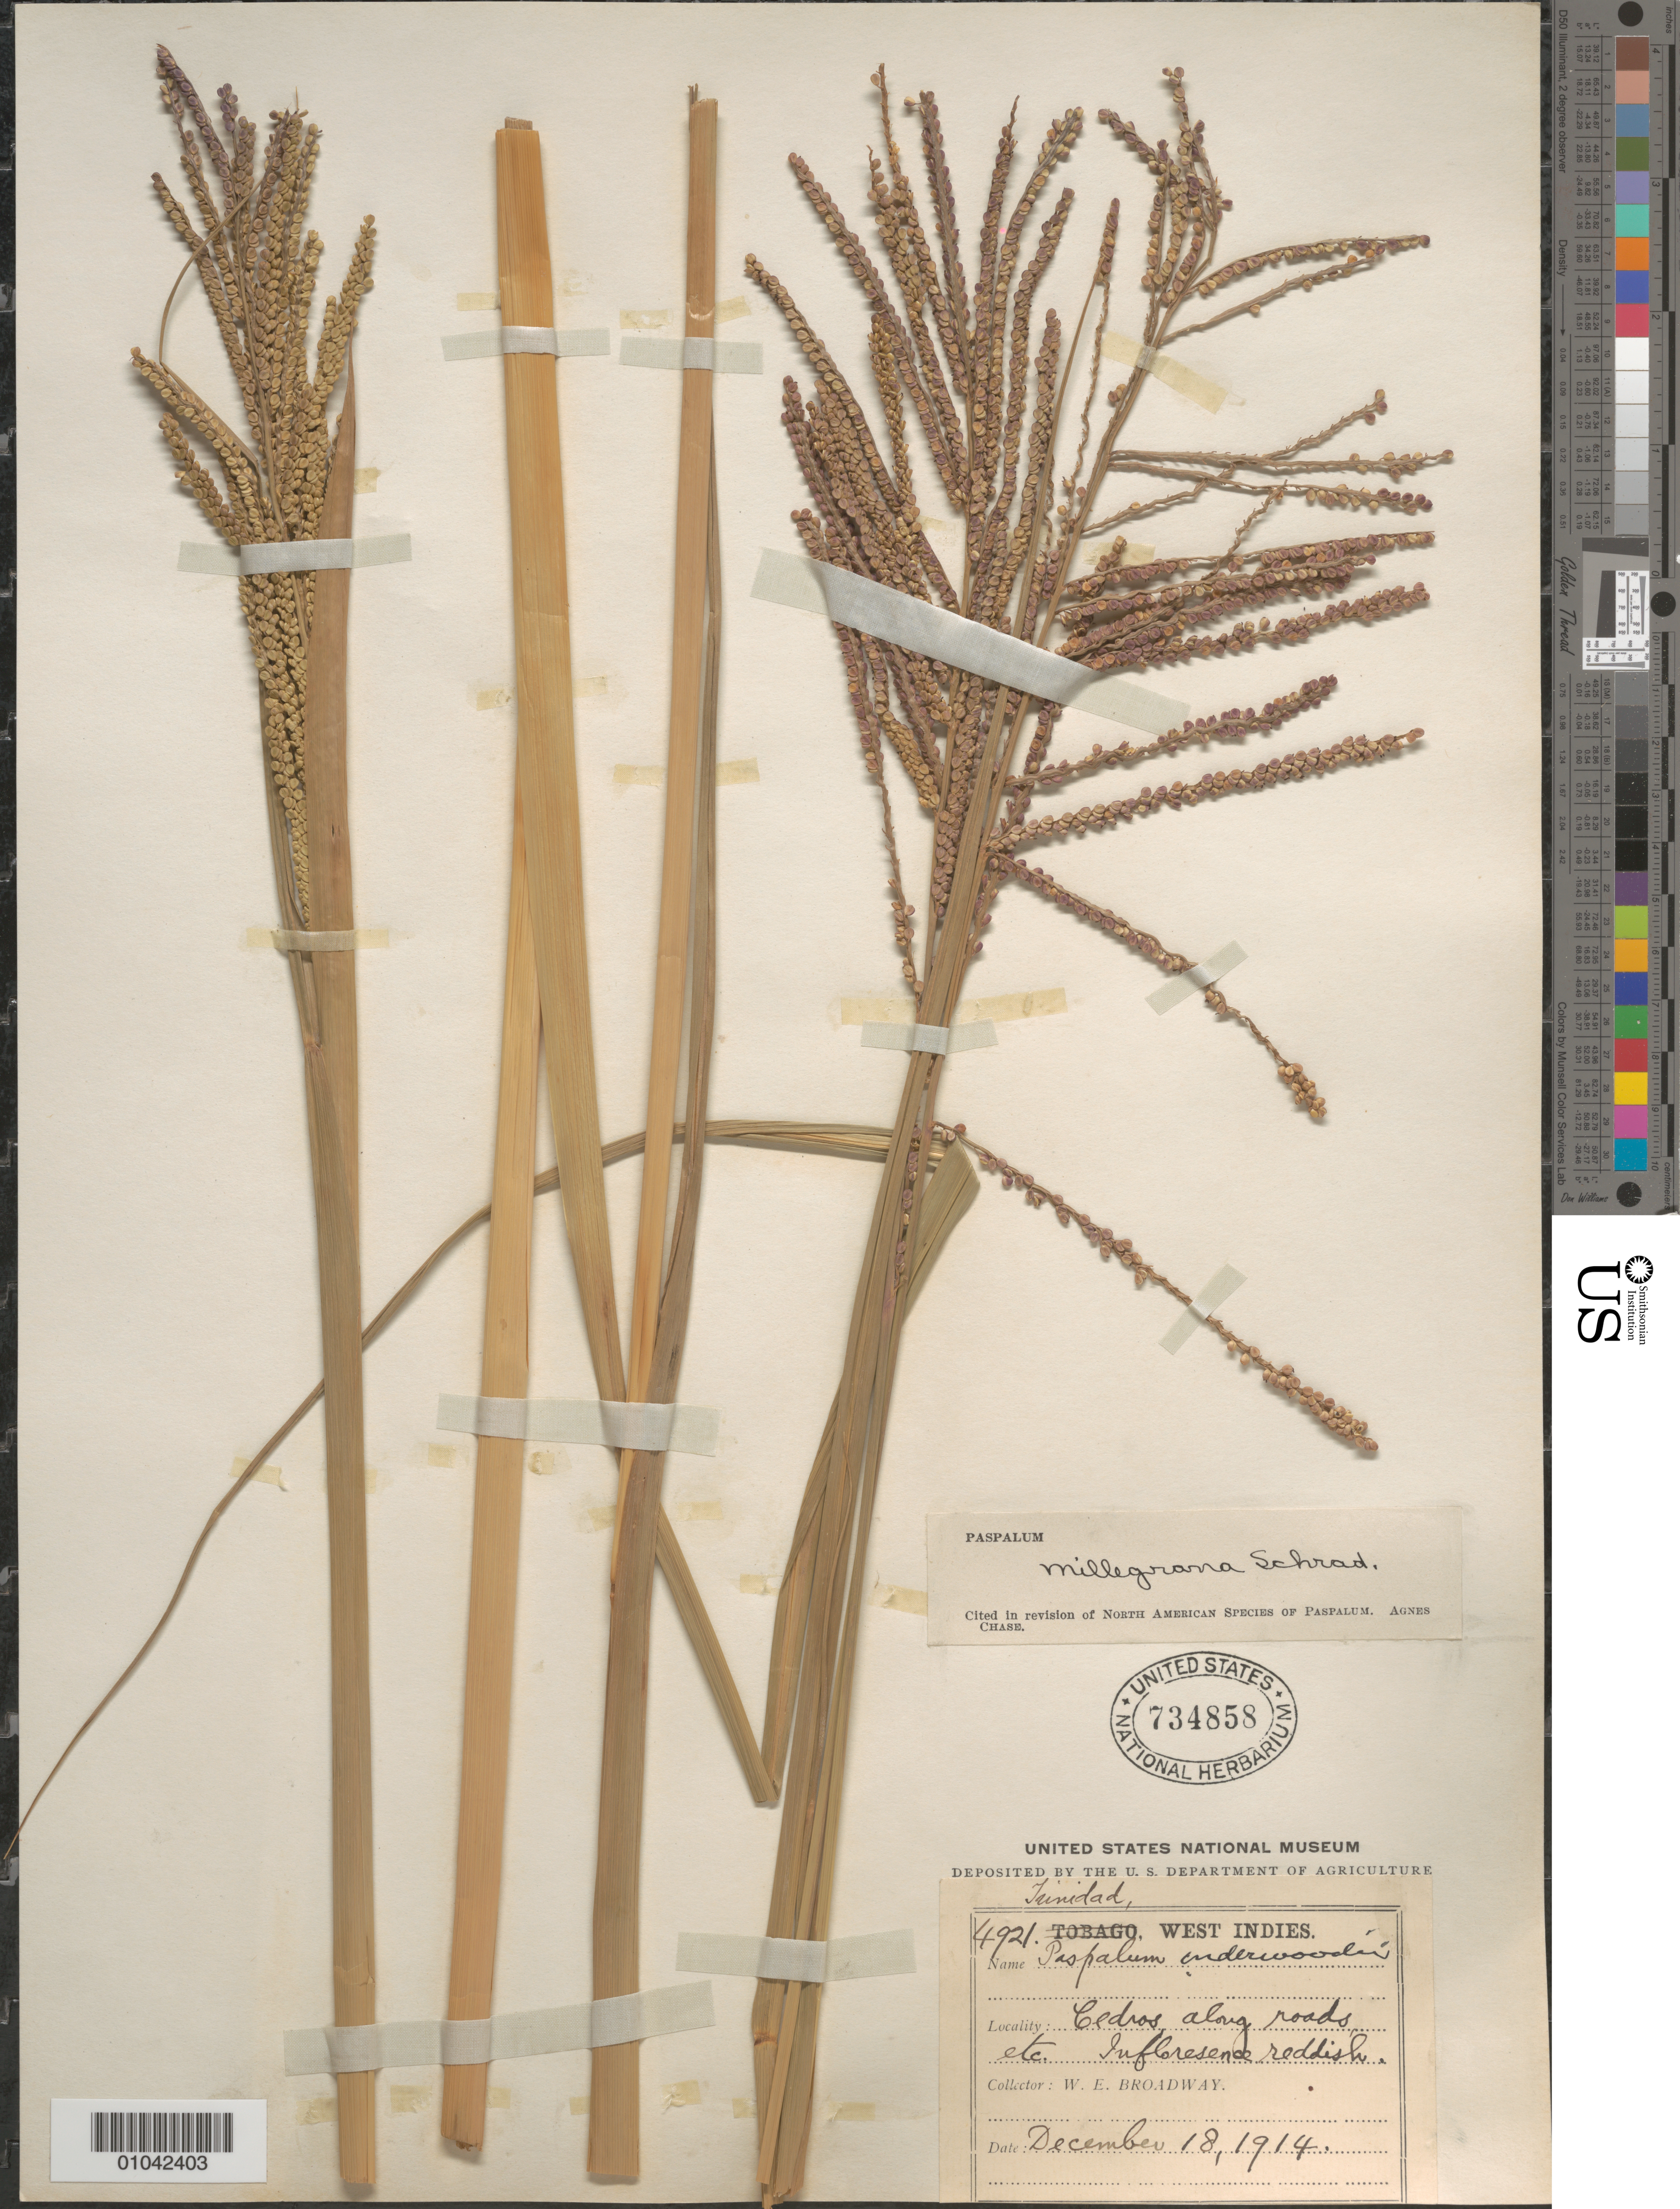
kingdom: Plantae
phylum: Tracheophyta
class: Liliopsida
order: Poales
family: Poaceae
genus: Paspalum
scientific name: Paspalum millegrana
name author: Schrad.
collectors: W. E. Broadway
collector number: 4921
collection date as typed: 18 Dec 1914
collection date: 1914-12-18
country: Trinidad and Tobago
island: Trinidad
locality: Cedros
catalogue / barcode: US 734858